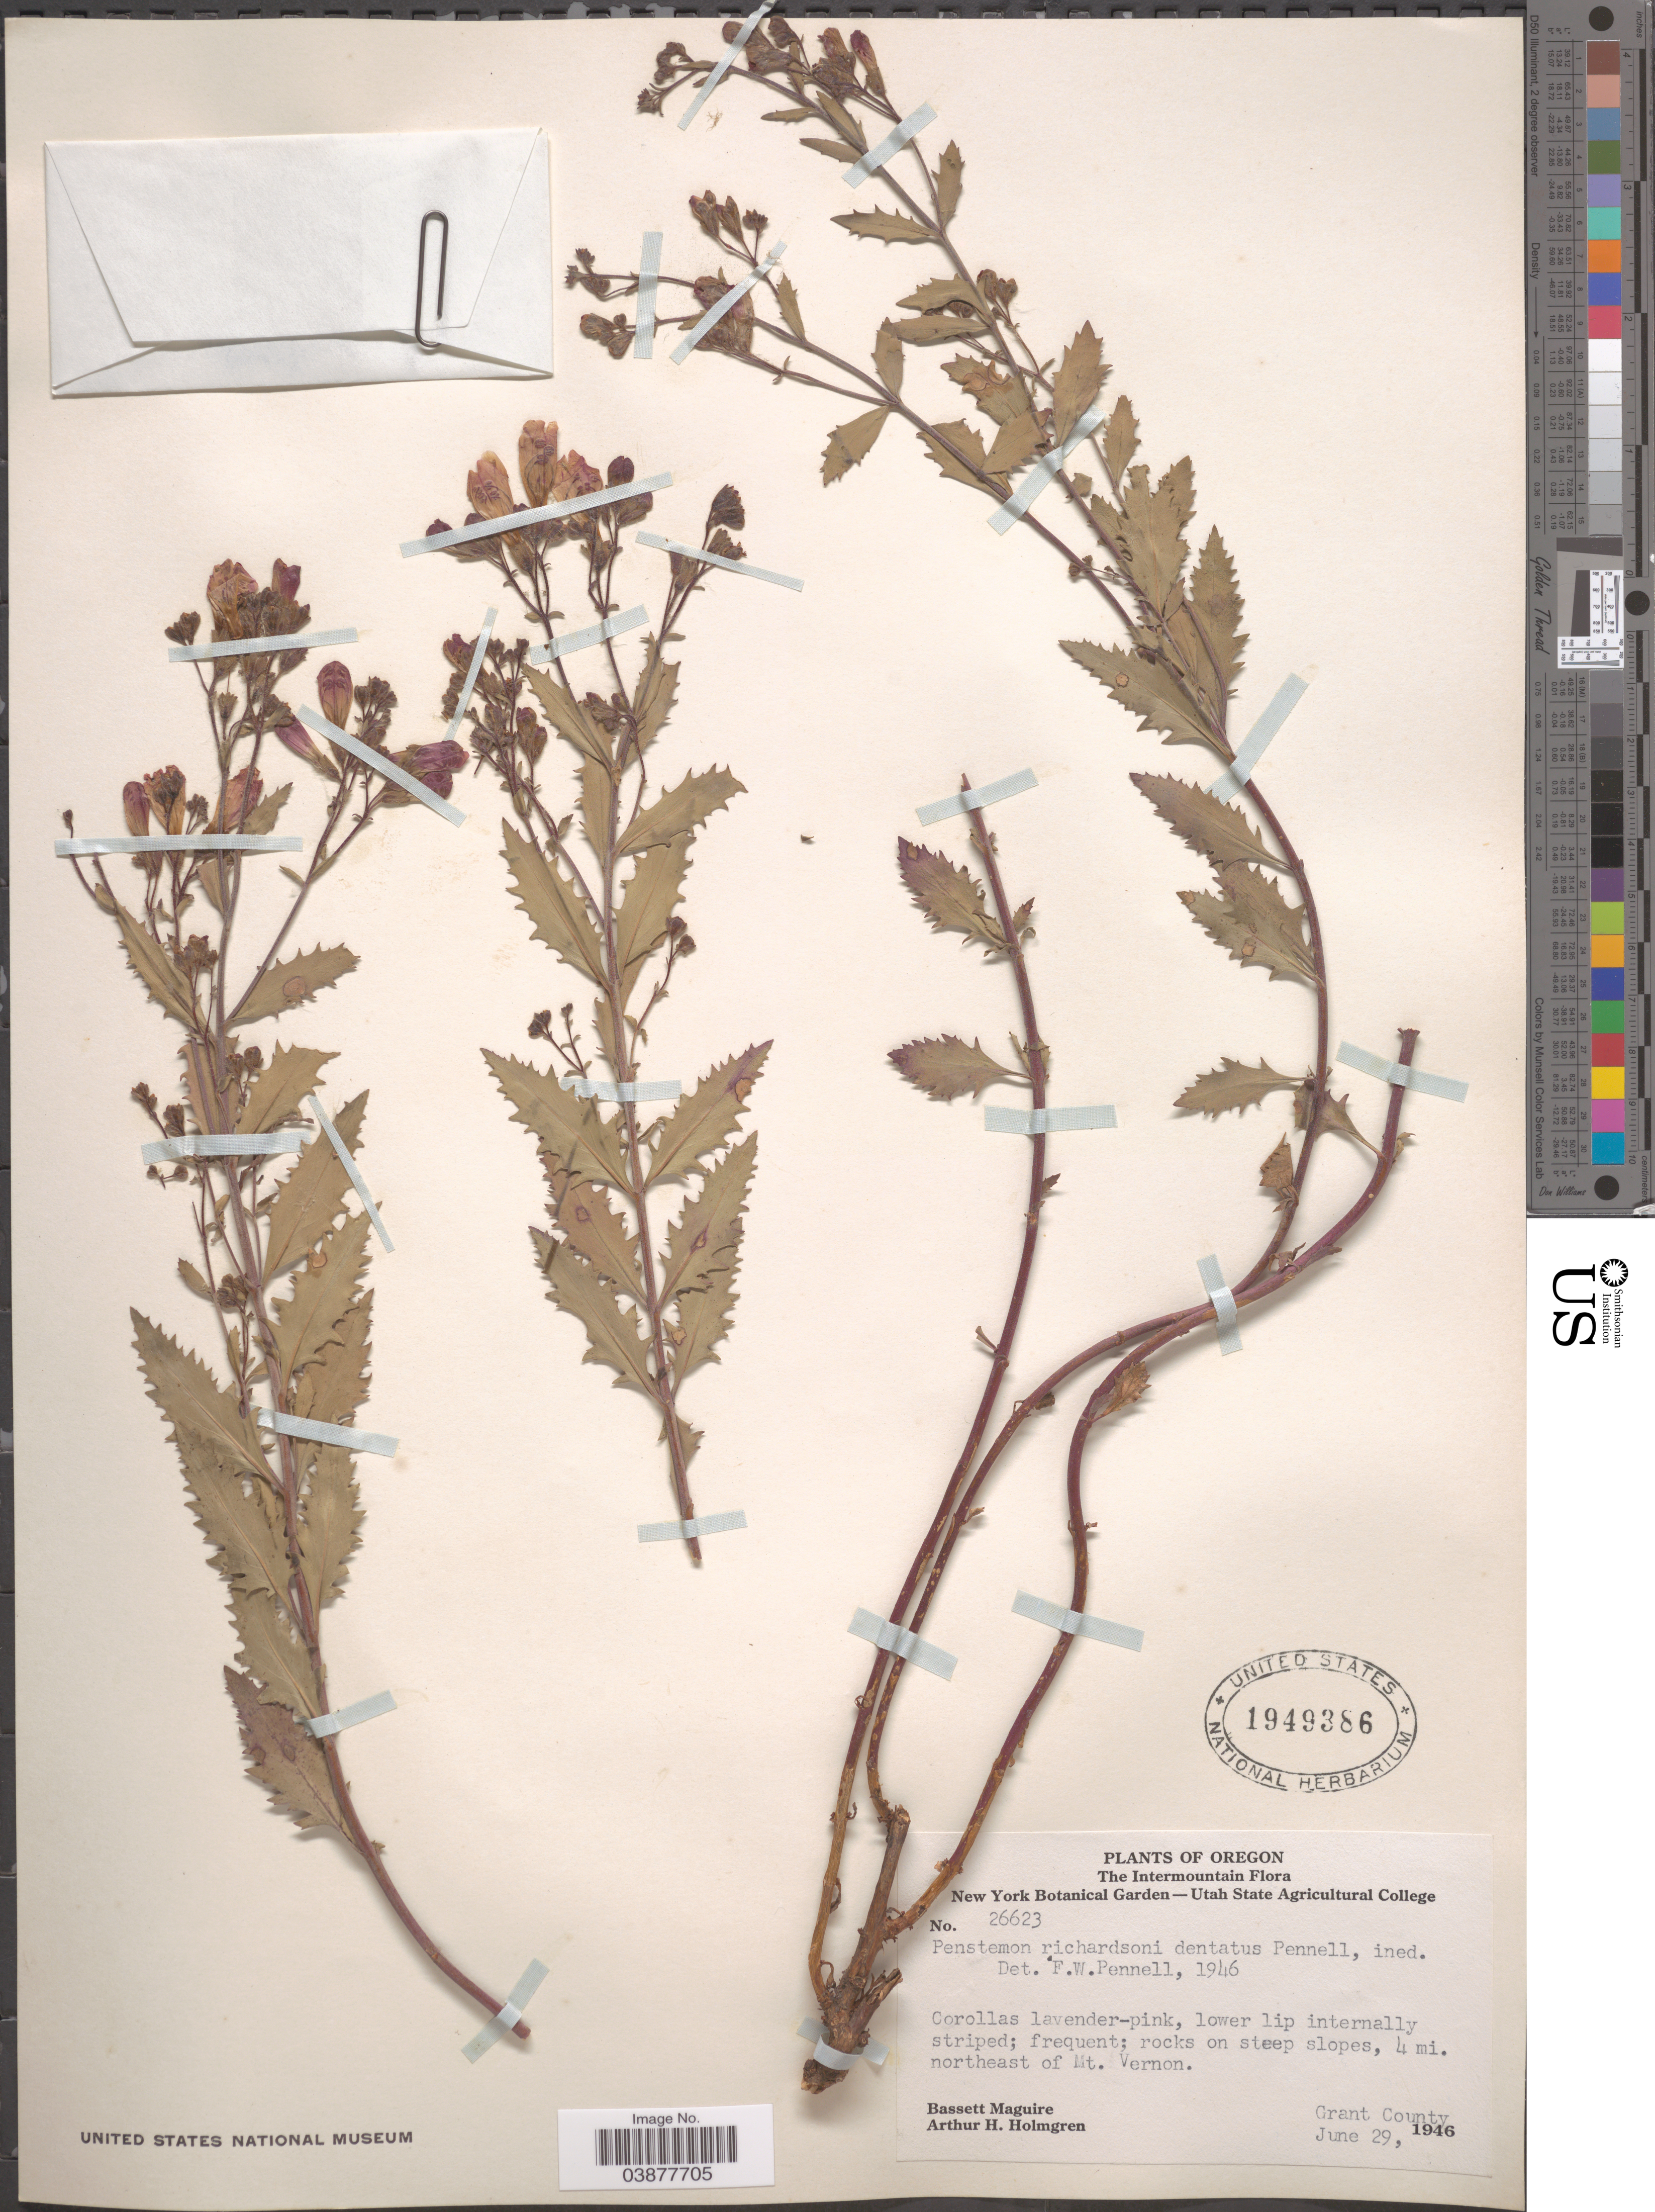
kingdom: Plantae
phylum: Tracheophyta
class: Magnoliopsida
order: Lamiales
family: Plantaginaceae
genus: Penstemon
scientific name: Penstemon richardsonii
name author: Douglas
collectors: B. Maguire & A. H. Holmgren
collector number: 26623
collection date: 1946-06-29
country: United States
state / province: Oregon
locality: The Intermountain. 4 mi. northeast of Mt. Vernon. Grant County.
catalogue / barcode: US 1949386